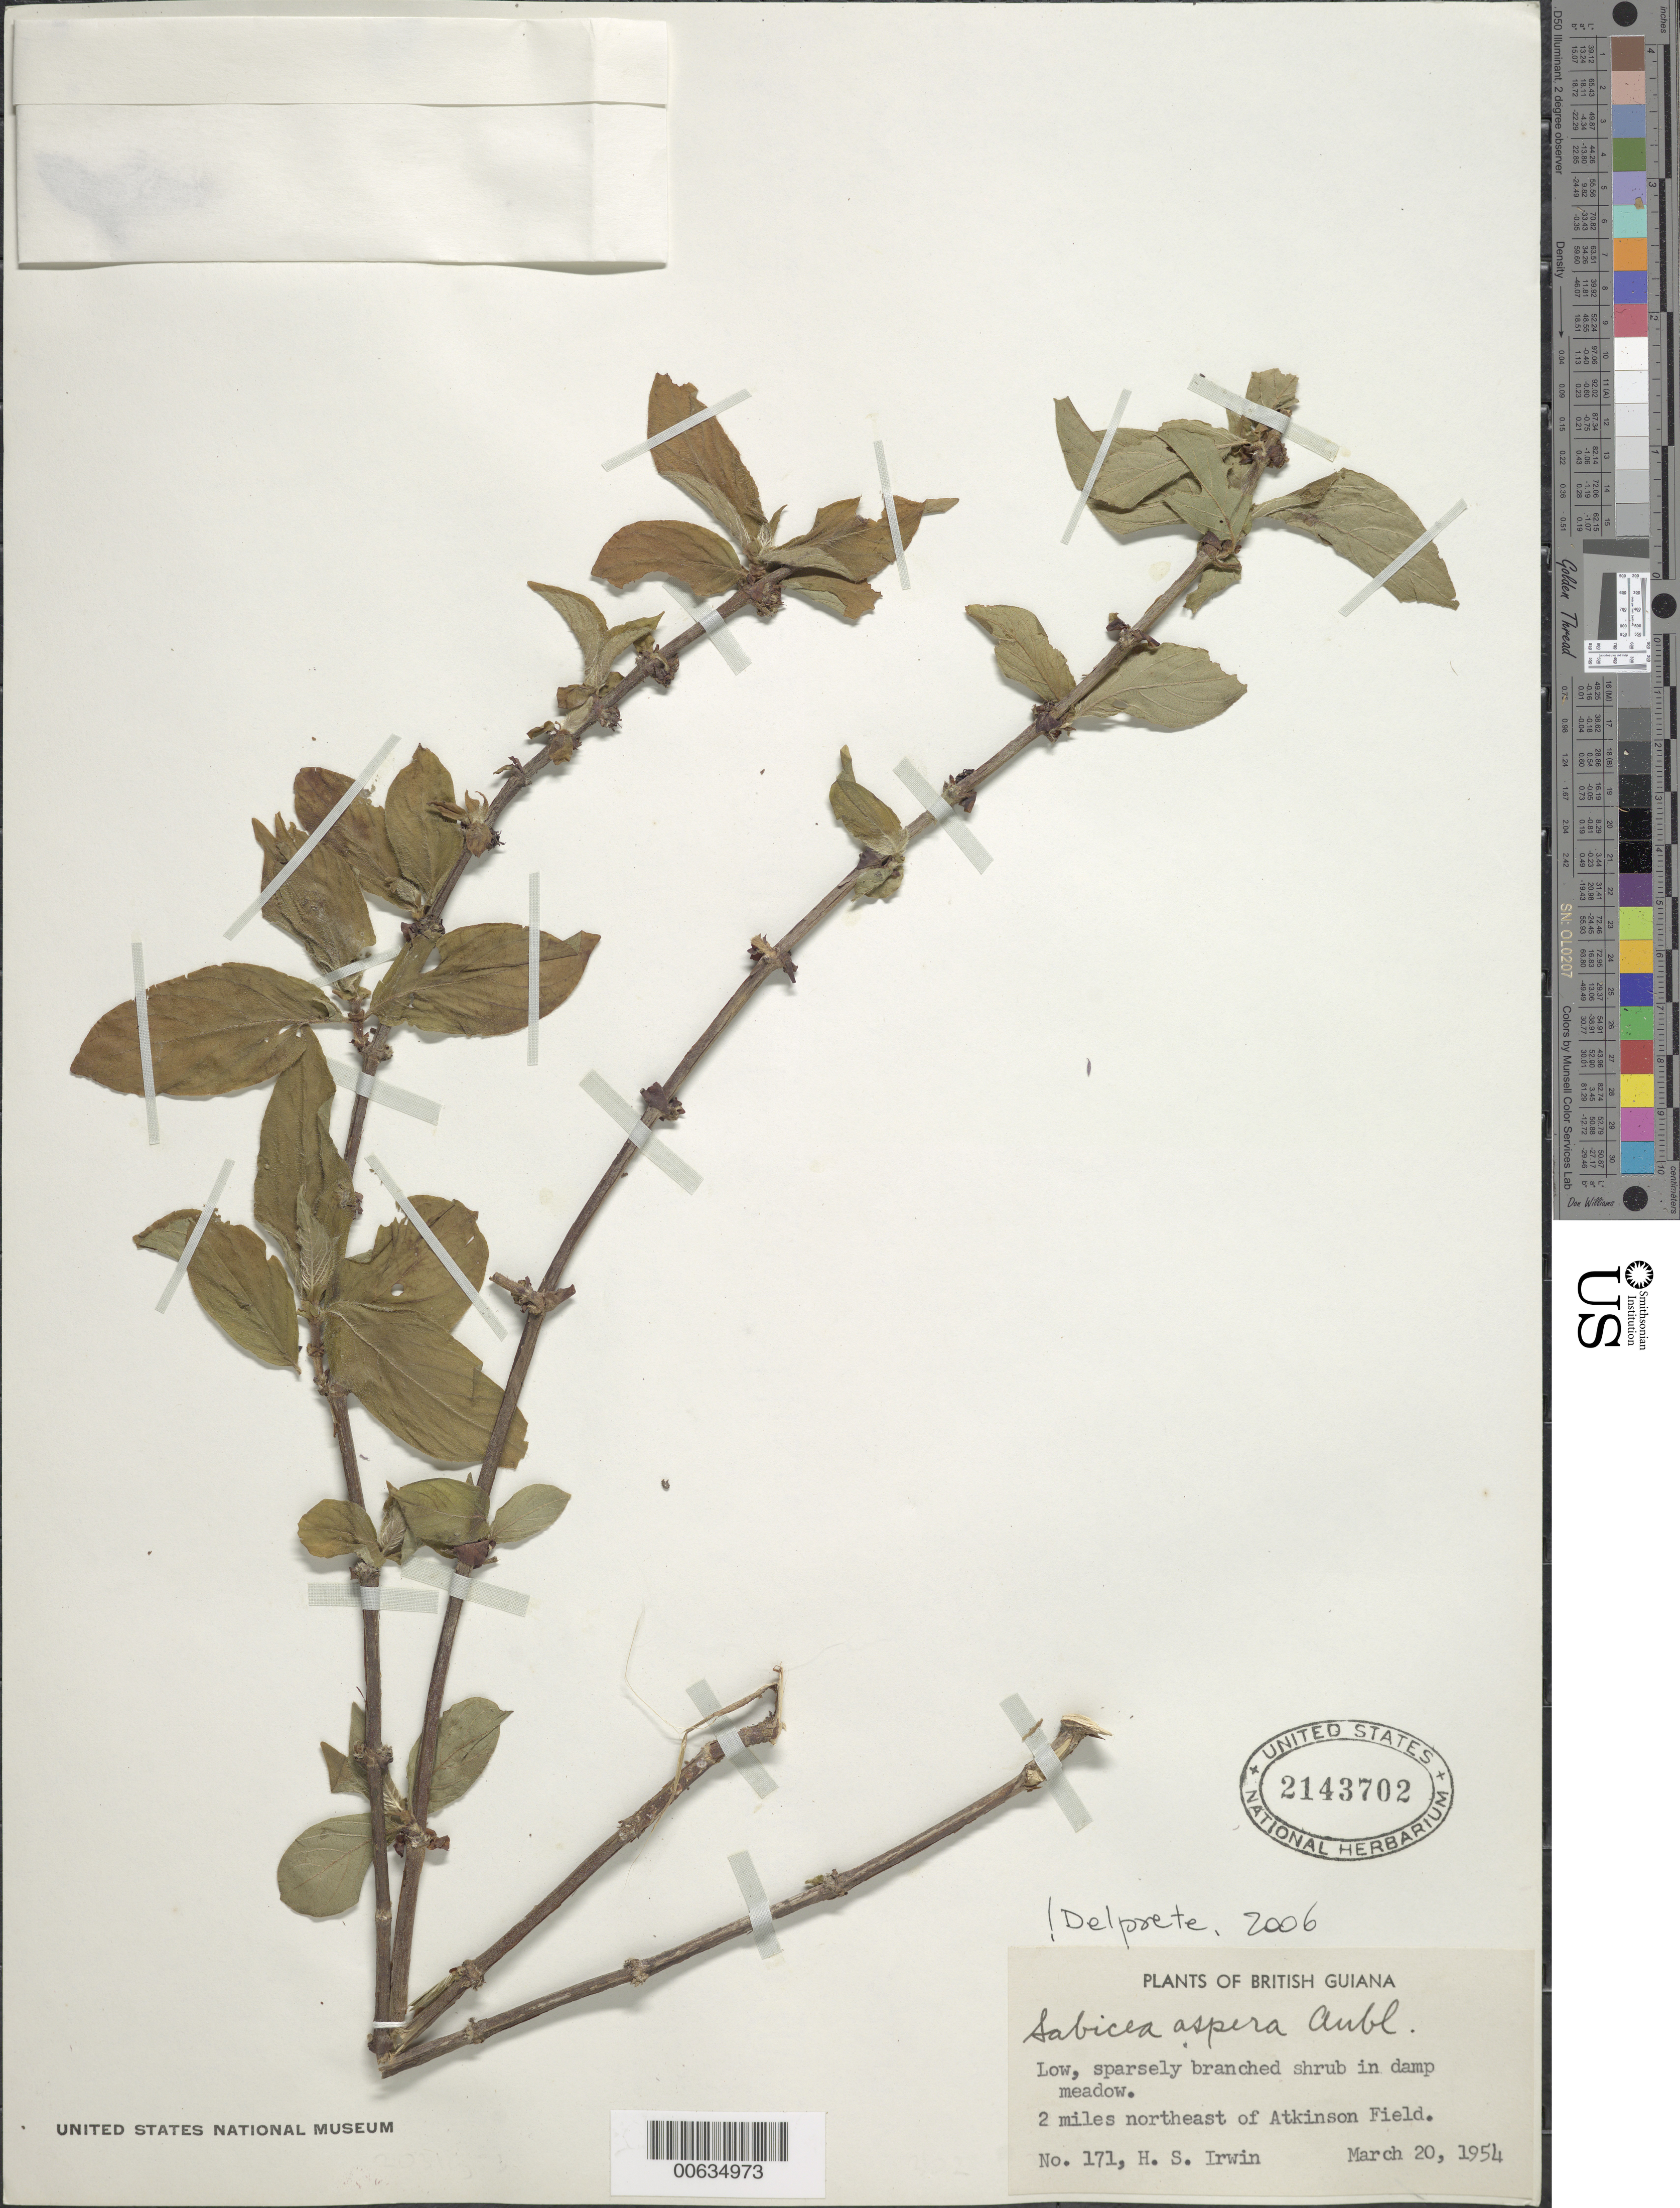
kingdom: Plantae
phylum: Tracheophyta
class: Magnoliopsida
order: Gentianales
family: Rubiaceae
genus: Sabicea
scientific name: Sabicea aspera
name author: Aubl.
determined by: Delprete, P. G., Herb. de Guyane Cay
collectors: H. Irwin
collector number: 171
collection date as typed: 20-Mar-54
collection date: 1954-03-20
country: Guyana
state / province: Demerara-Mahaica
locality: Atkinson Field, 2 mi. NE of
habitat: Damp meadow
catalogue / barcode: US 2143702